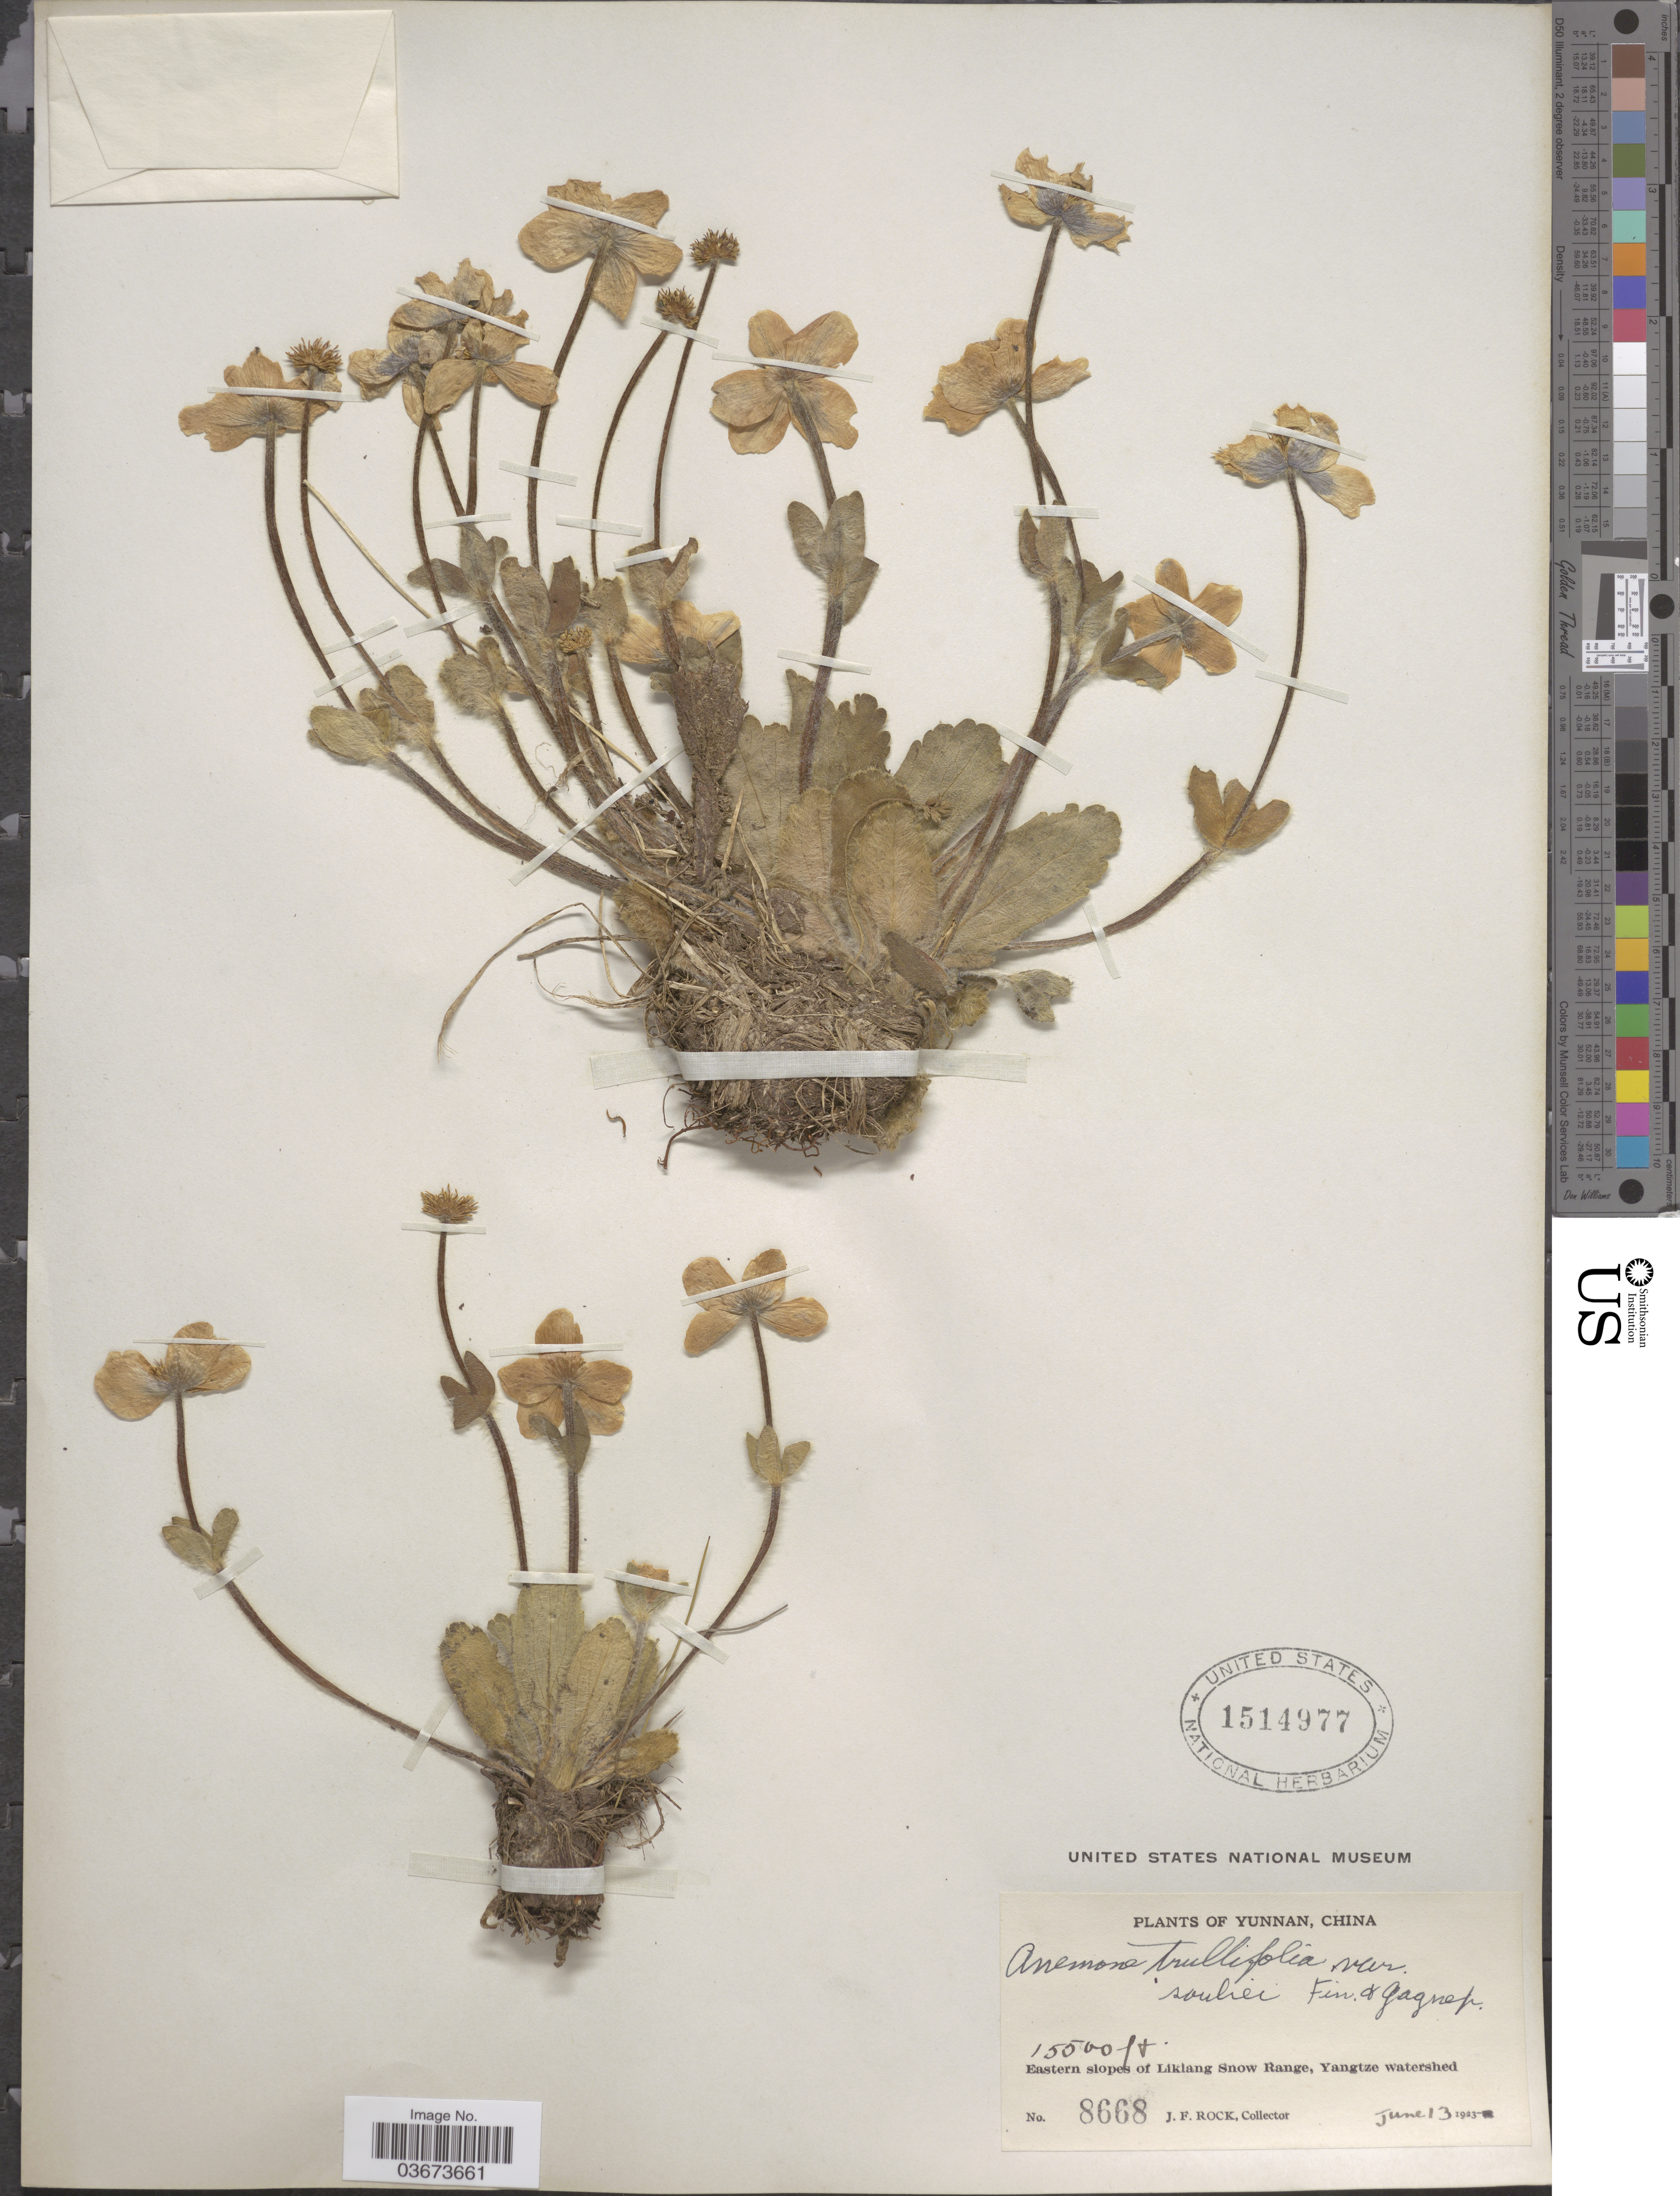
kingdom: Plantae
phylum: Tracheophyta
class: Magnoliopsida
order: Ranunculales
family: Ranunculaceae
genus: Anemone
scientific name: Anemone coelestina var. linearis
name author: (Brühl) Ziman & B.E. Dutton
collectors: J. Rock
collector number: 8668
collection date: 1923-06-13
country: China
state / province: Yunnan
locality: Eastern slopes of Likiang Snow Range, Yangtze watershed.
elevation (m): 4724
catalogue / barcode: US 1514977